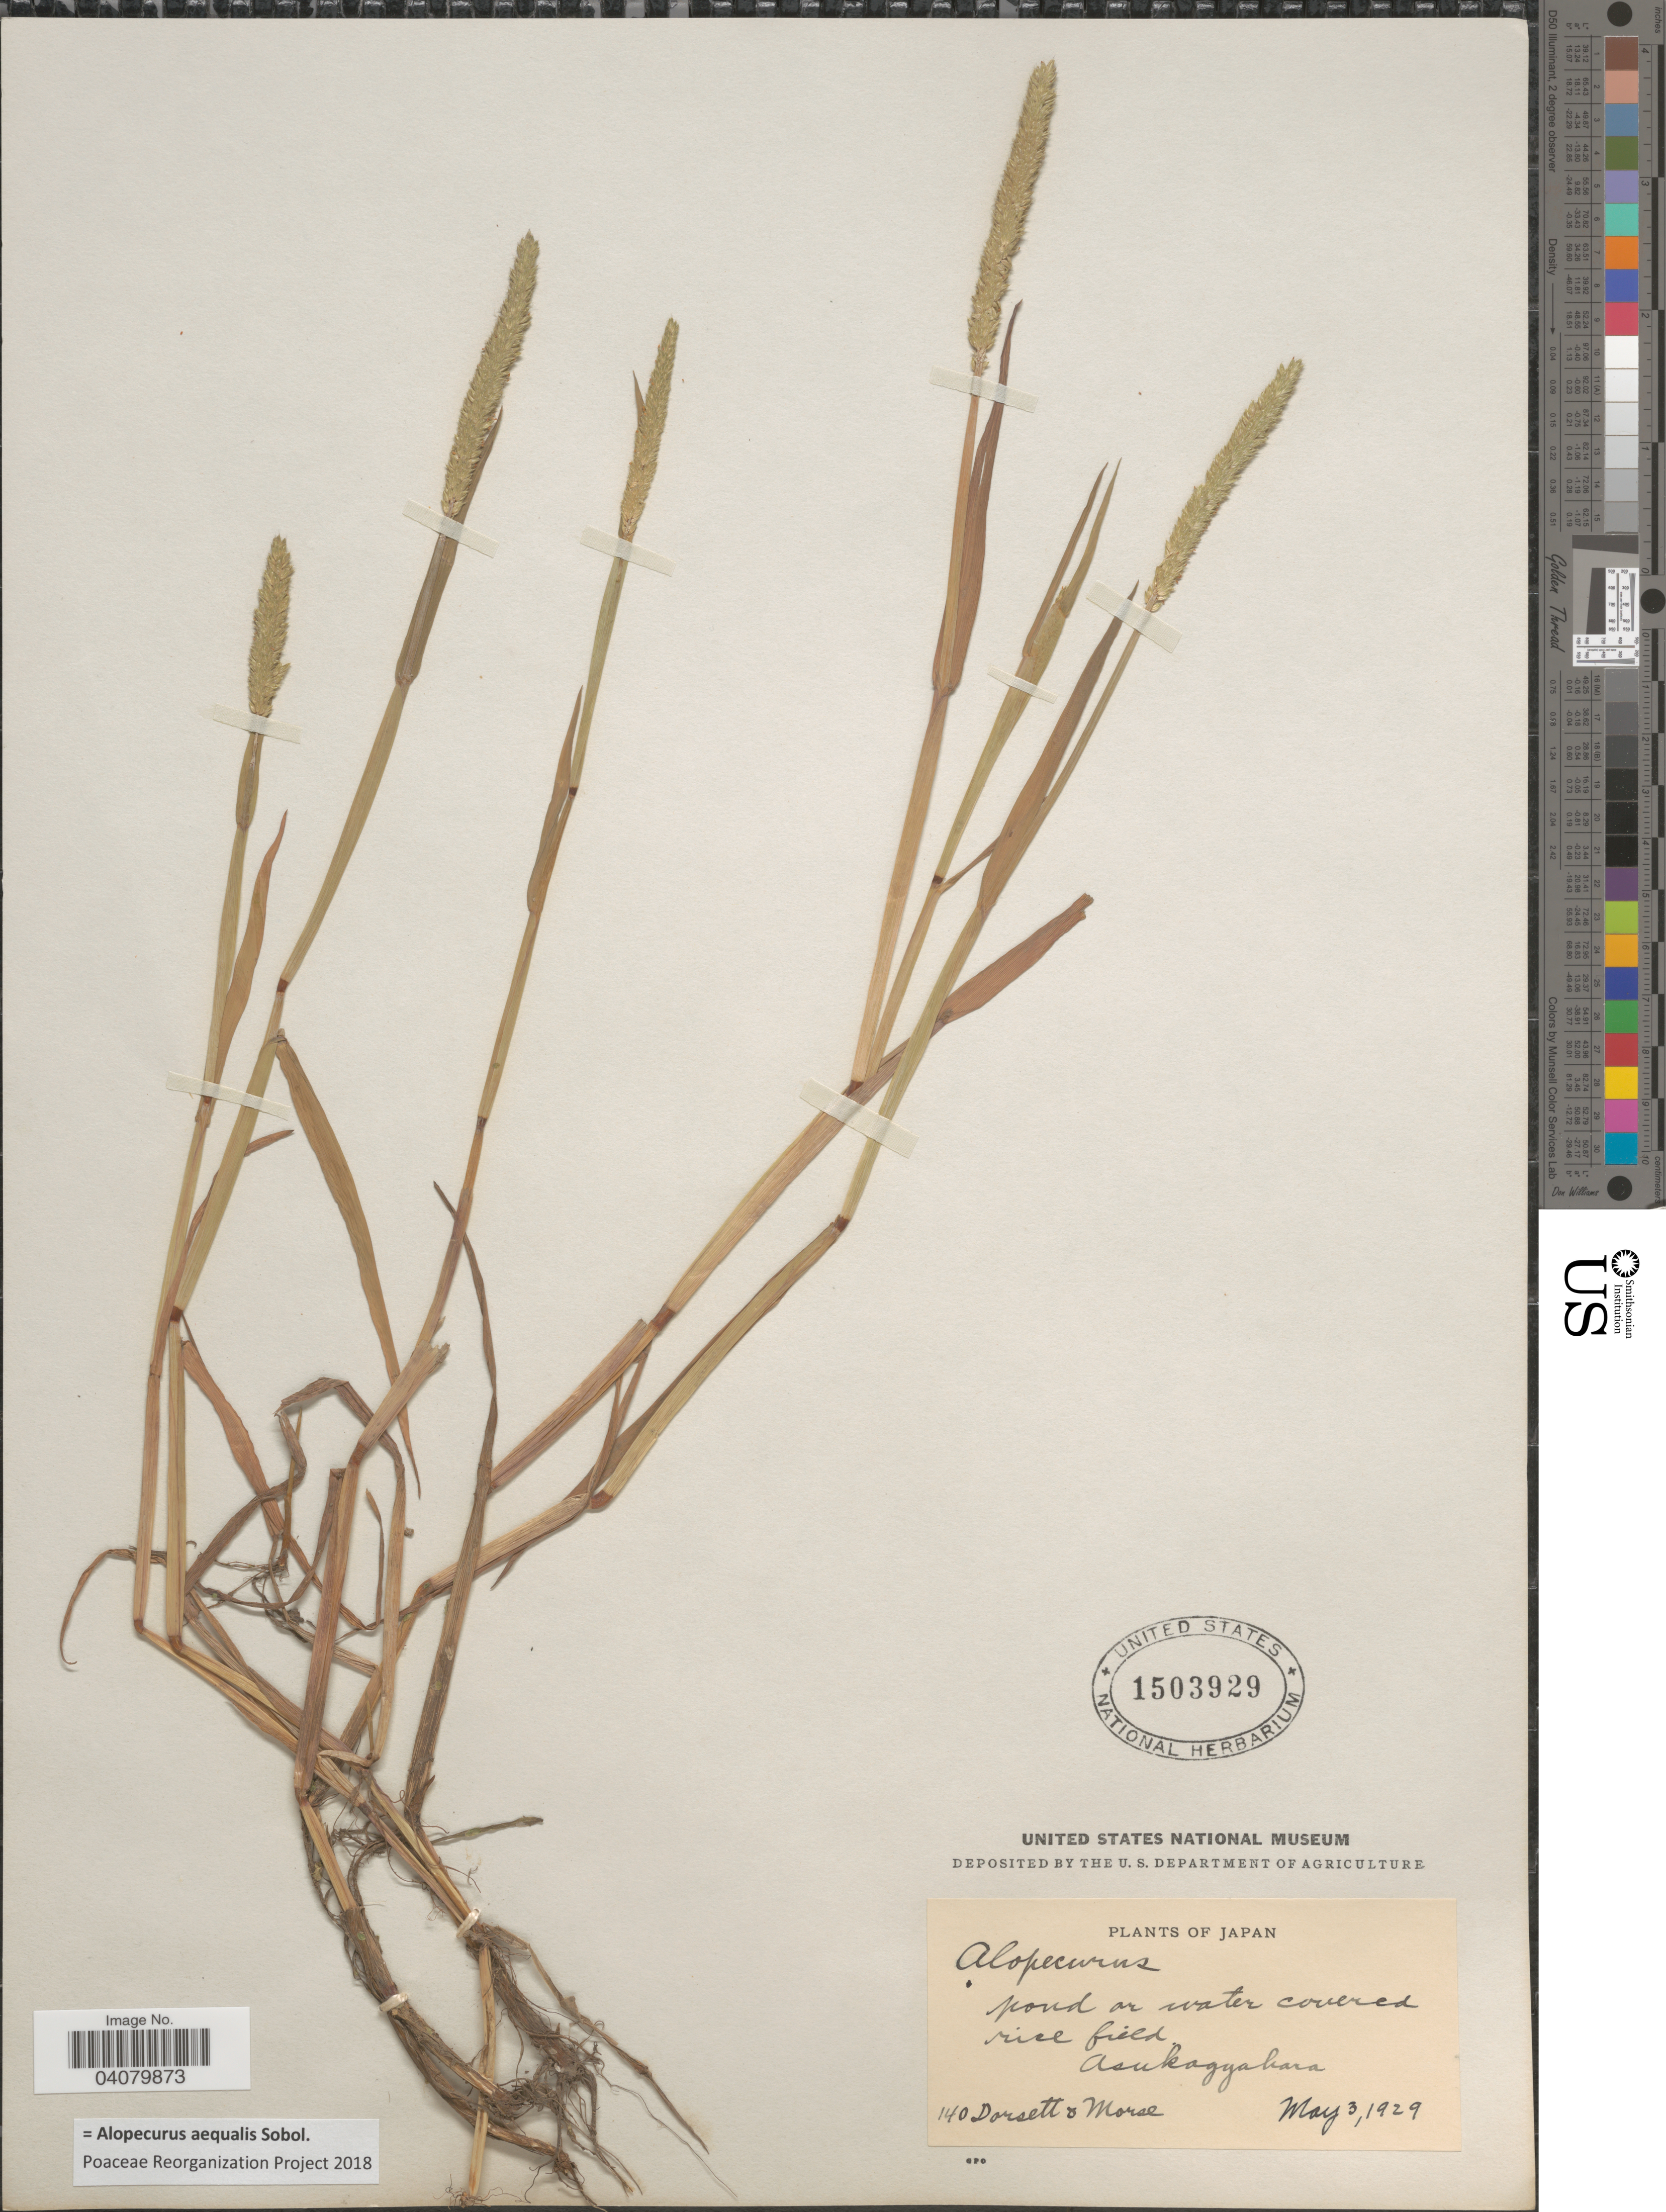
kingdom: Plantae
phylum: Tracheophyta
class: Liliopsida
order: Poales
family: Poaceae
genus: Alopecurus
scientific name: Alopecurus aequalis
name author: Sobol.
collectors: -- Dorsett & -. Morse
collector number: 140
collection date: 1929-05-03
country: Japan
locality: Pond or water covered rice field. Asukagyahara [interpreted].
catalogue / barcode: US 1503929